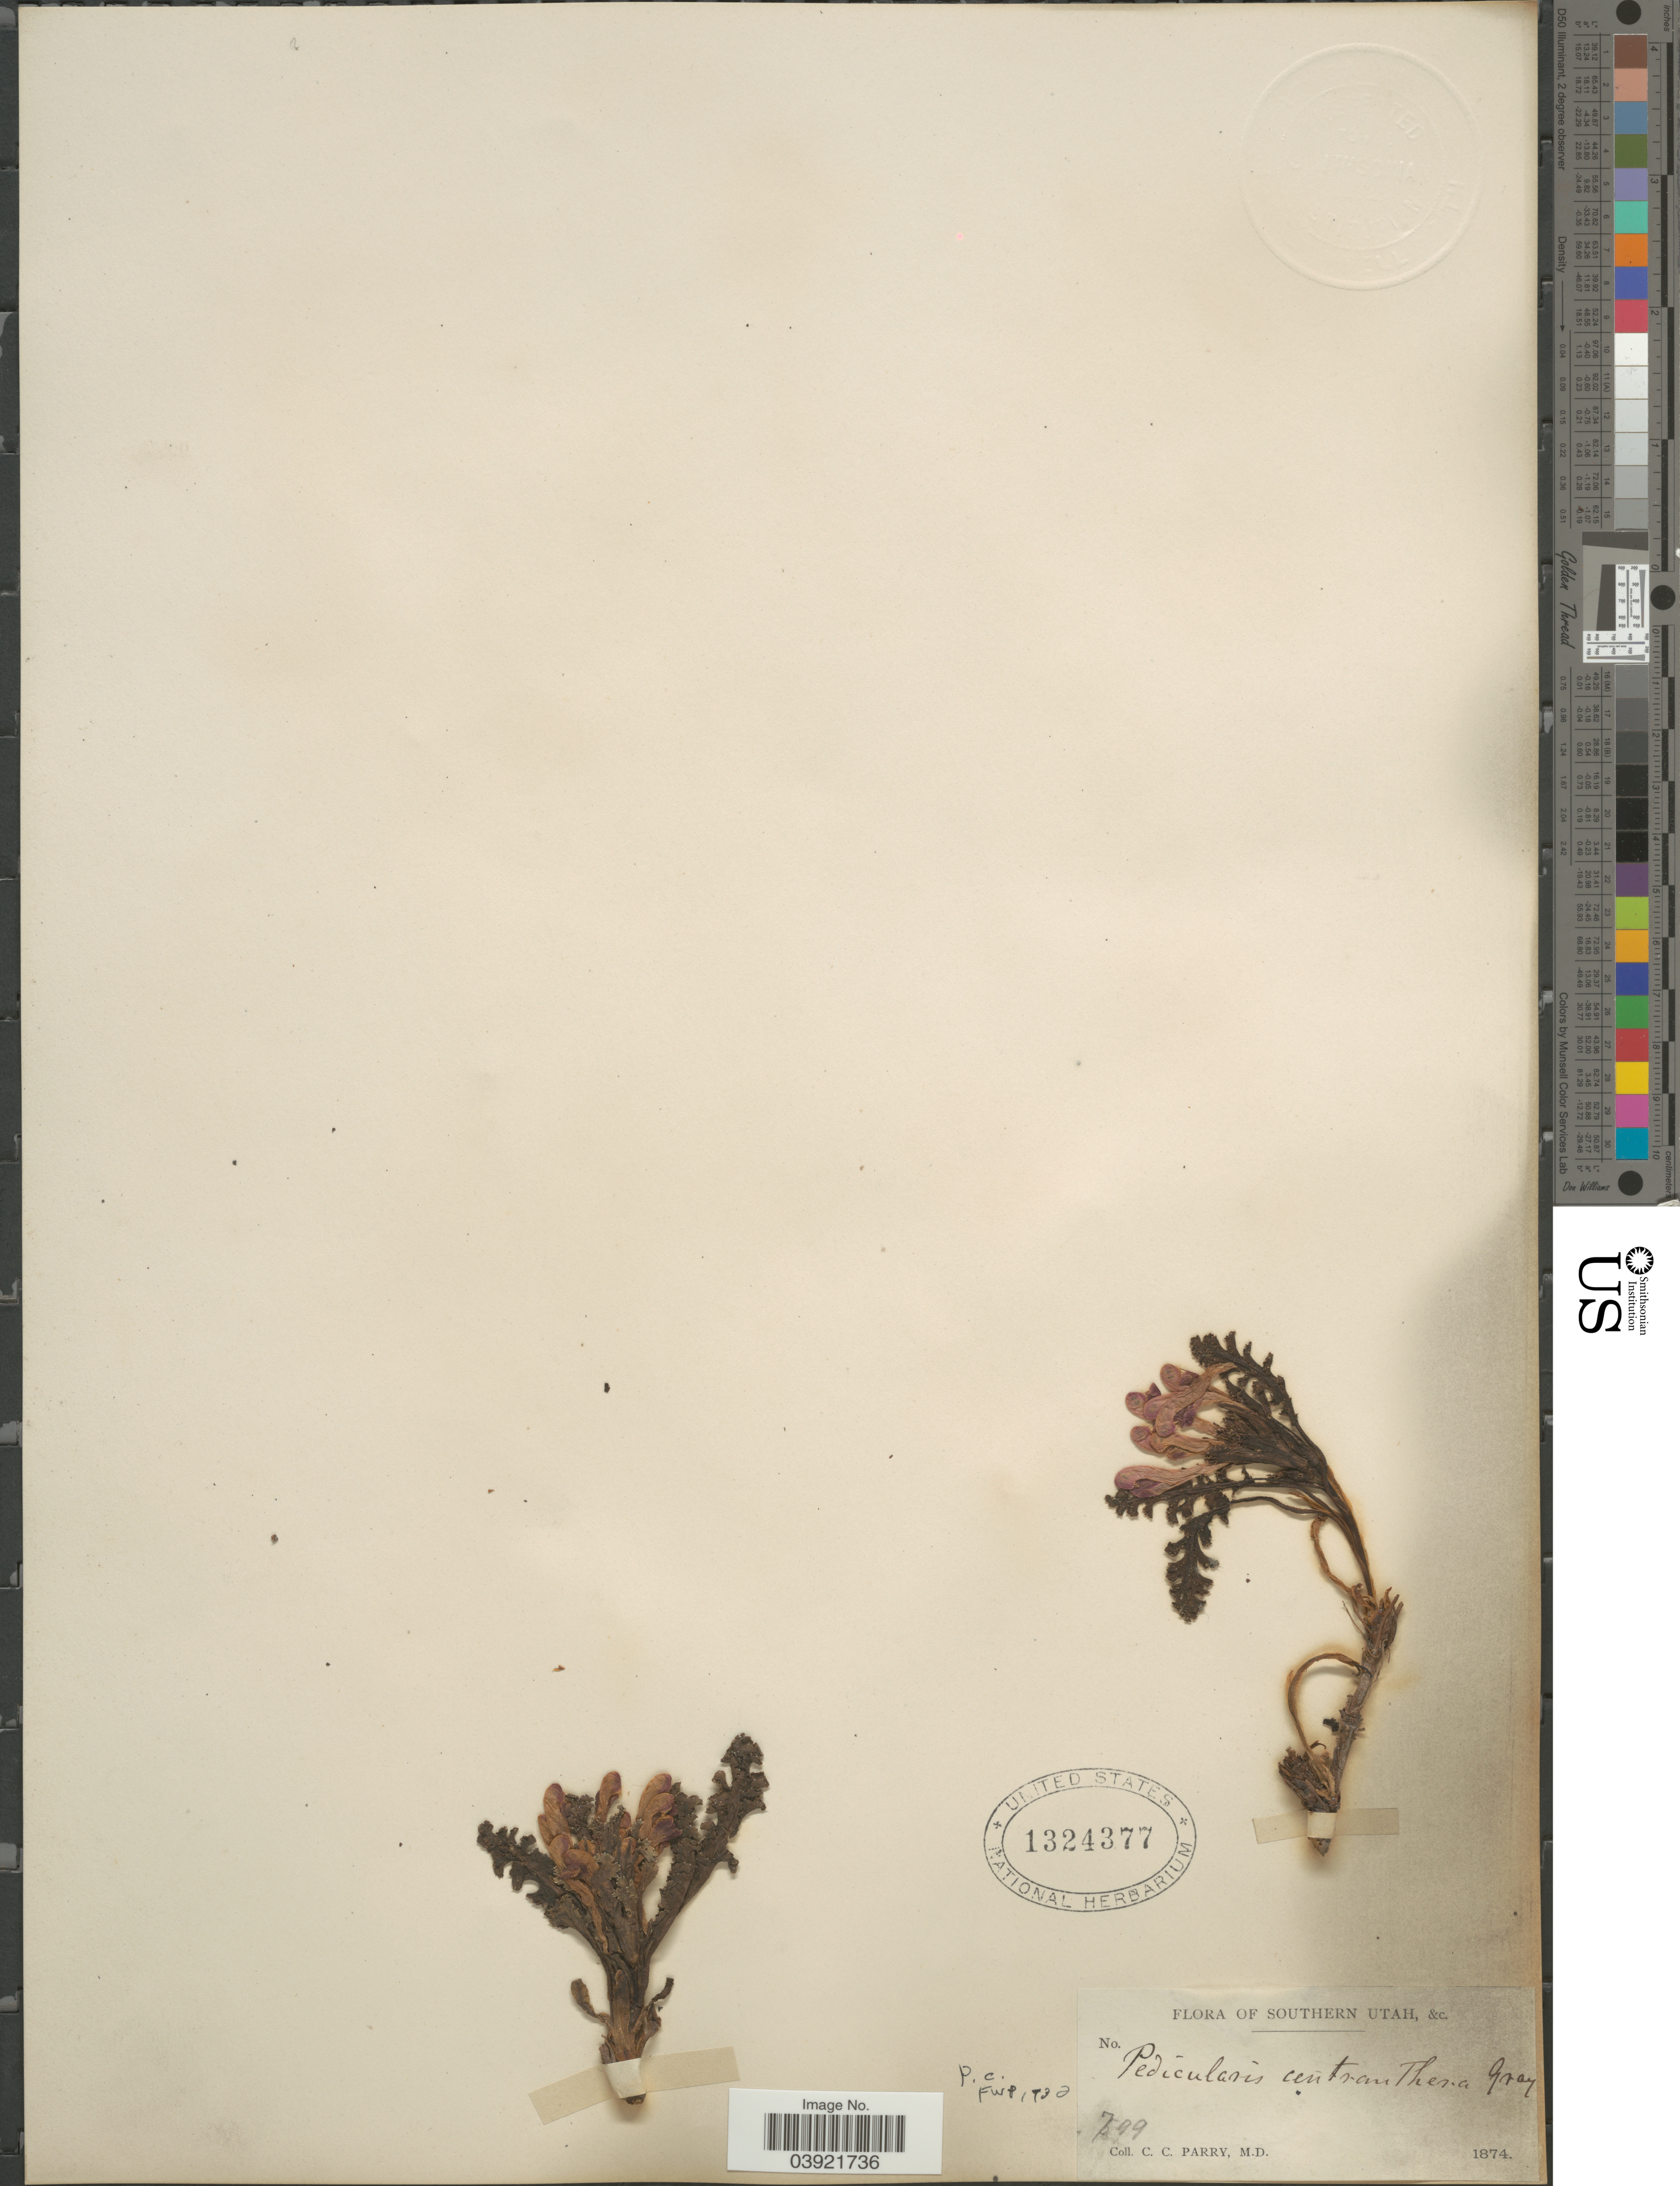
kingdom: Plantae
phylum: Tracheophyta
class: Magnoliopsida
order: Lamiales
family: Orobanchaceae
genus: Pedicularis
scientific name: Pedicularis centranthera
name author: A. Gray in Emory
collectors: C. C. Parry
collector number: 799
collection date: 1874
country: United States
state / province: Utah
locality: Southern Utah.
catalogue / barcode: US 1324377